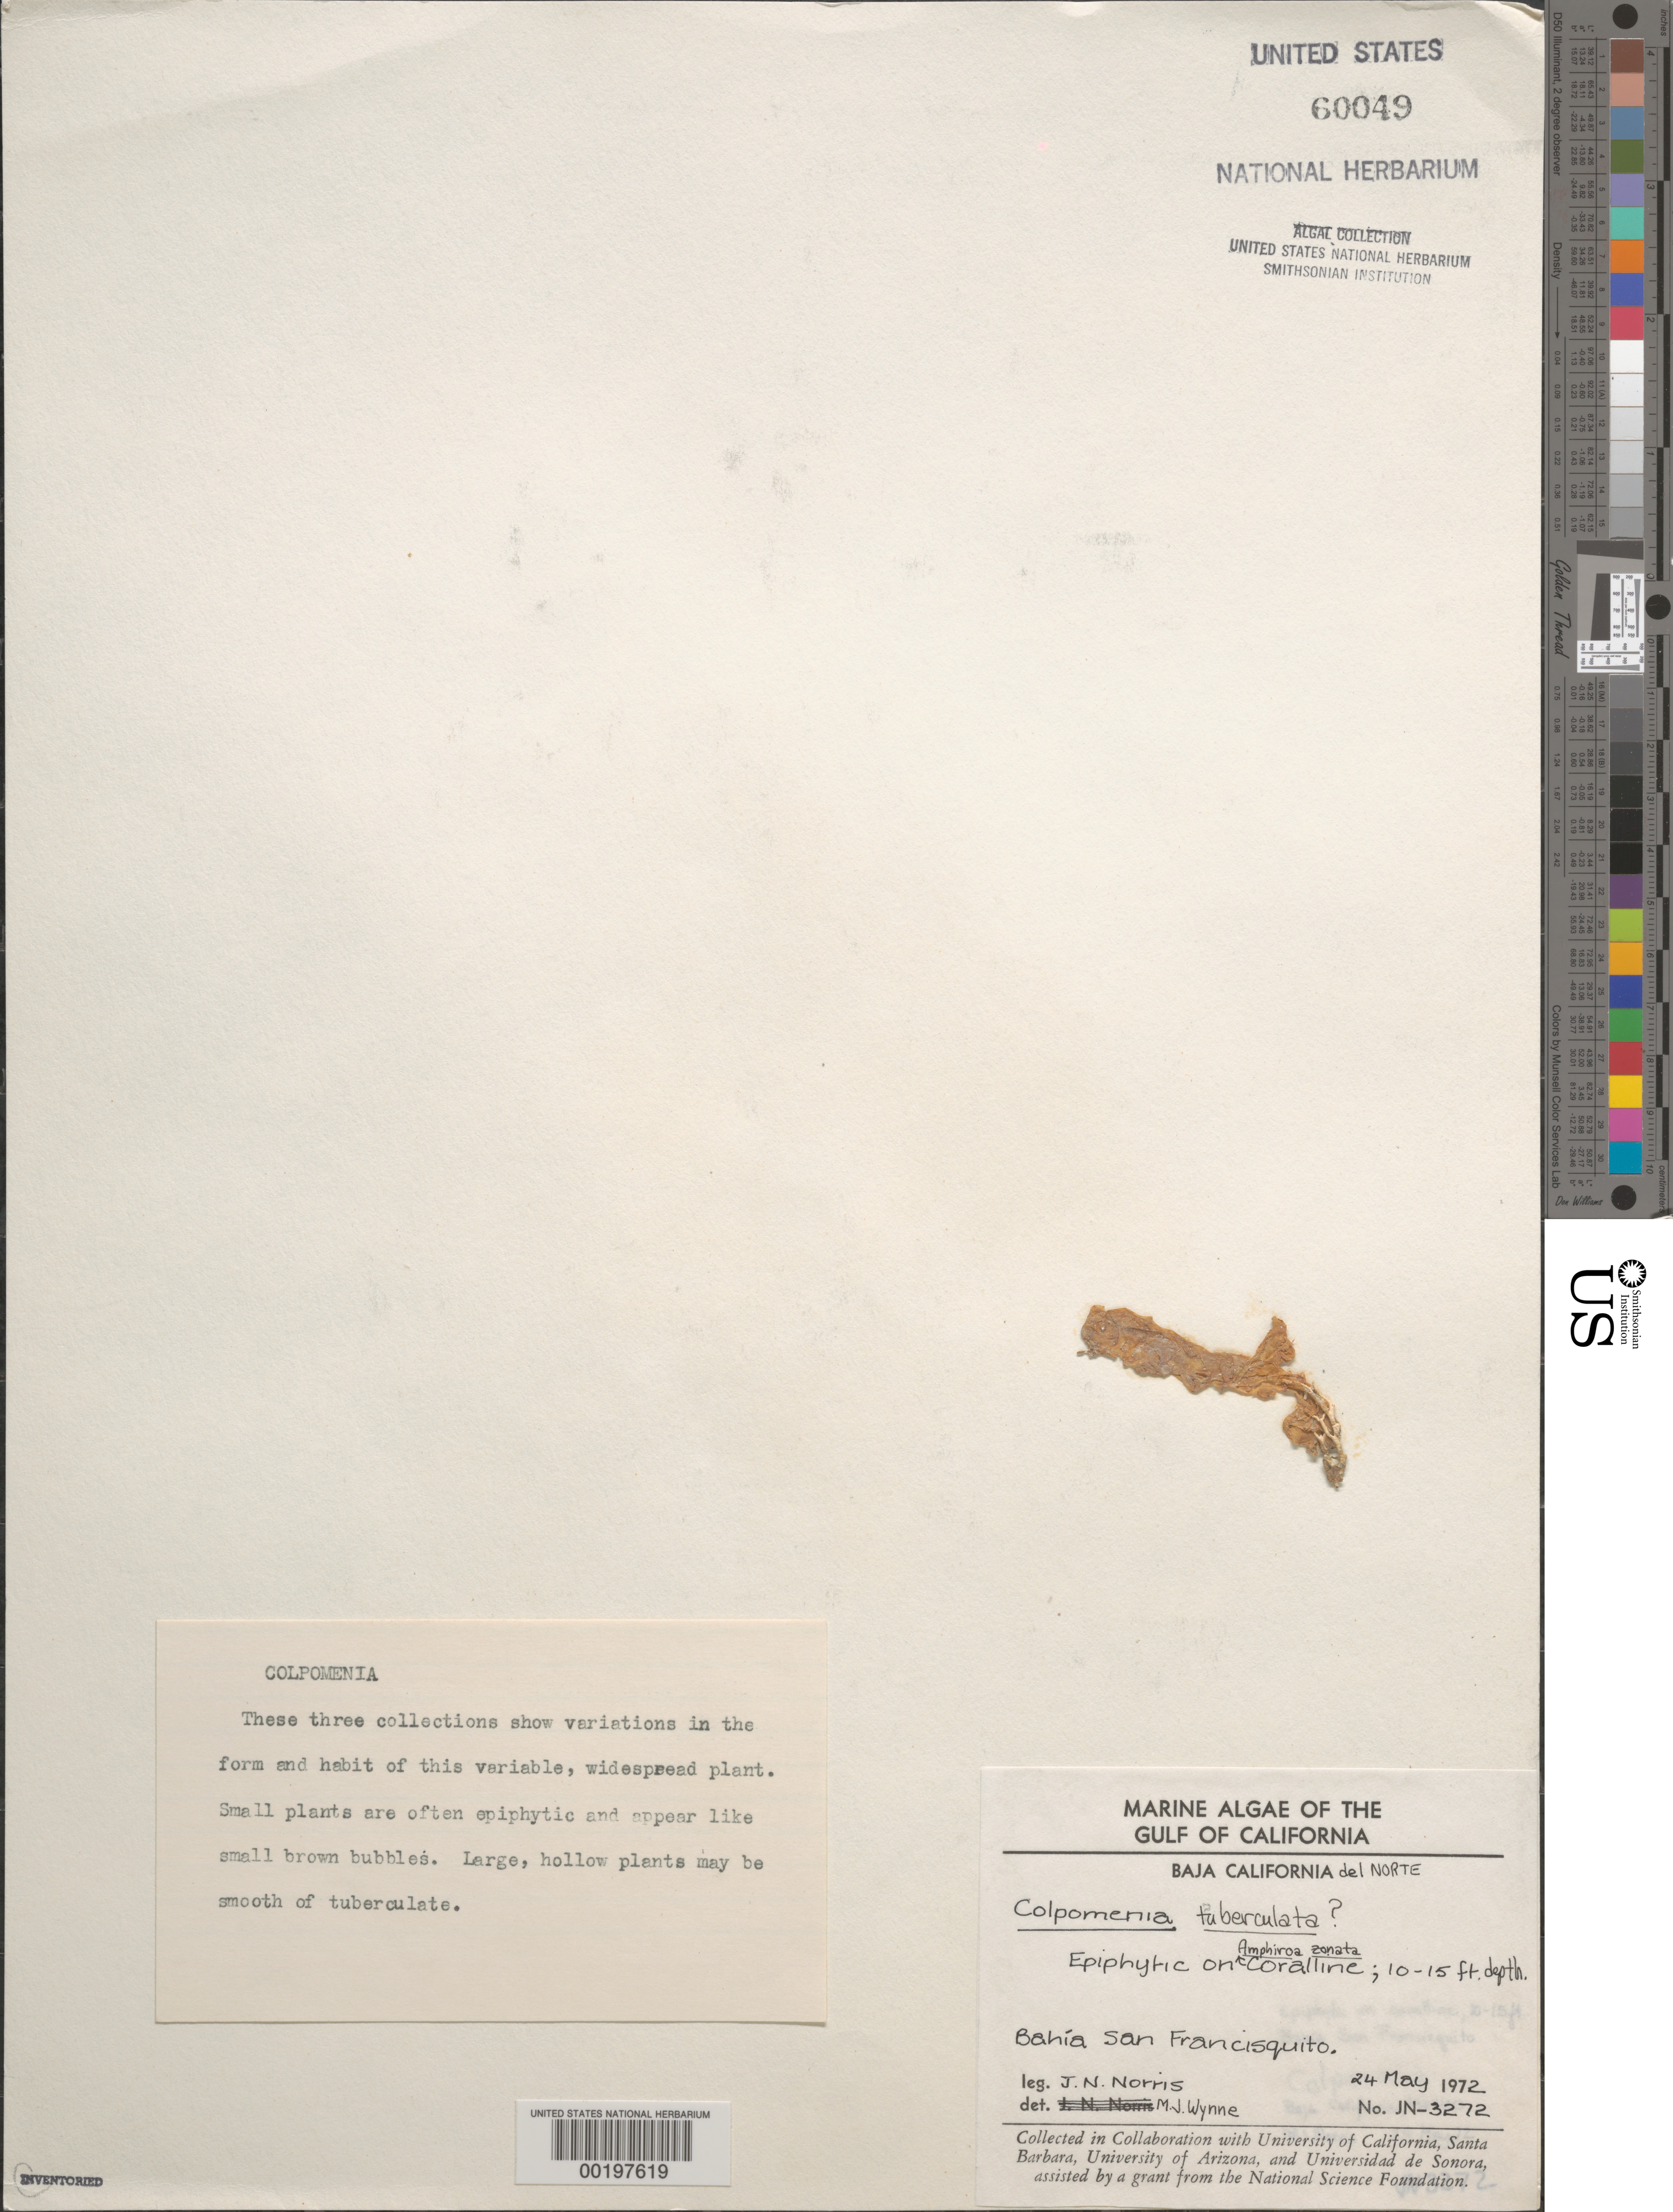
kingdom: Chromista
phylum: Ochrophyta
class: Phaeophyceae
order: Scytosiphonales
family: Scytosiphonaceae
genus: Colpomenia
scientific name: Colpomenia tuberculata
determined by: Wynne, M. J.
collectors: J. N. Norris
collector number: JN-3272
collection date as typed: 24 May 1972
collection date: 1972-05-24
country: Mexico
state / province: Baja California Norte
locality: Bahia San Francisquito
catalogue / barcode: US 60049